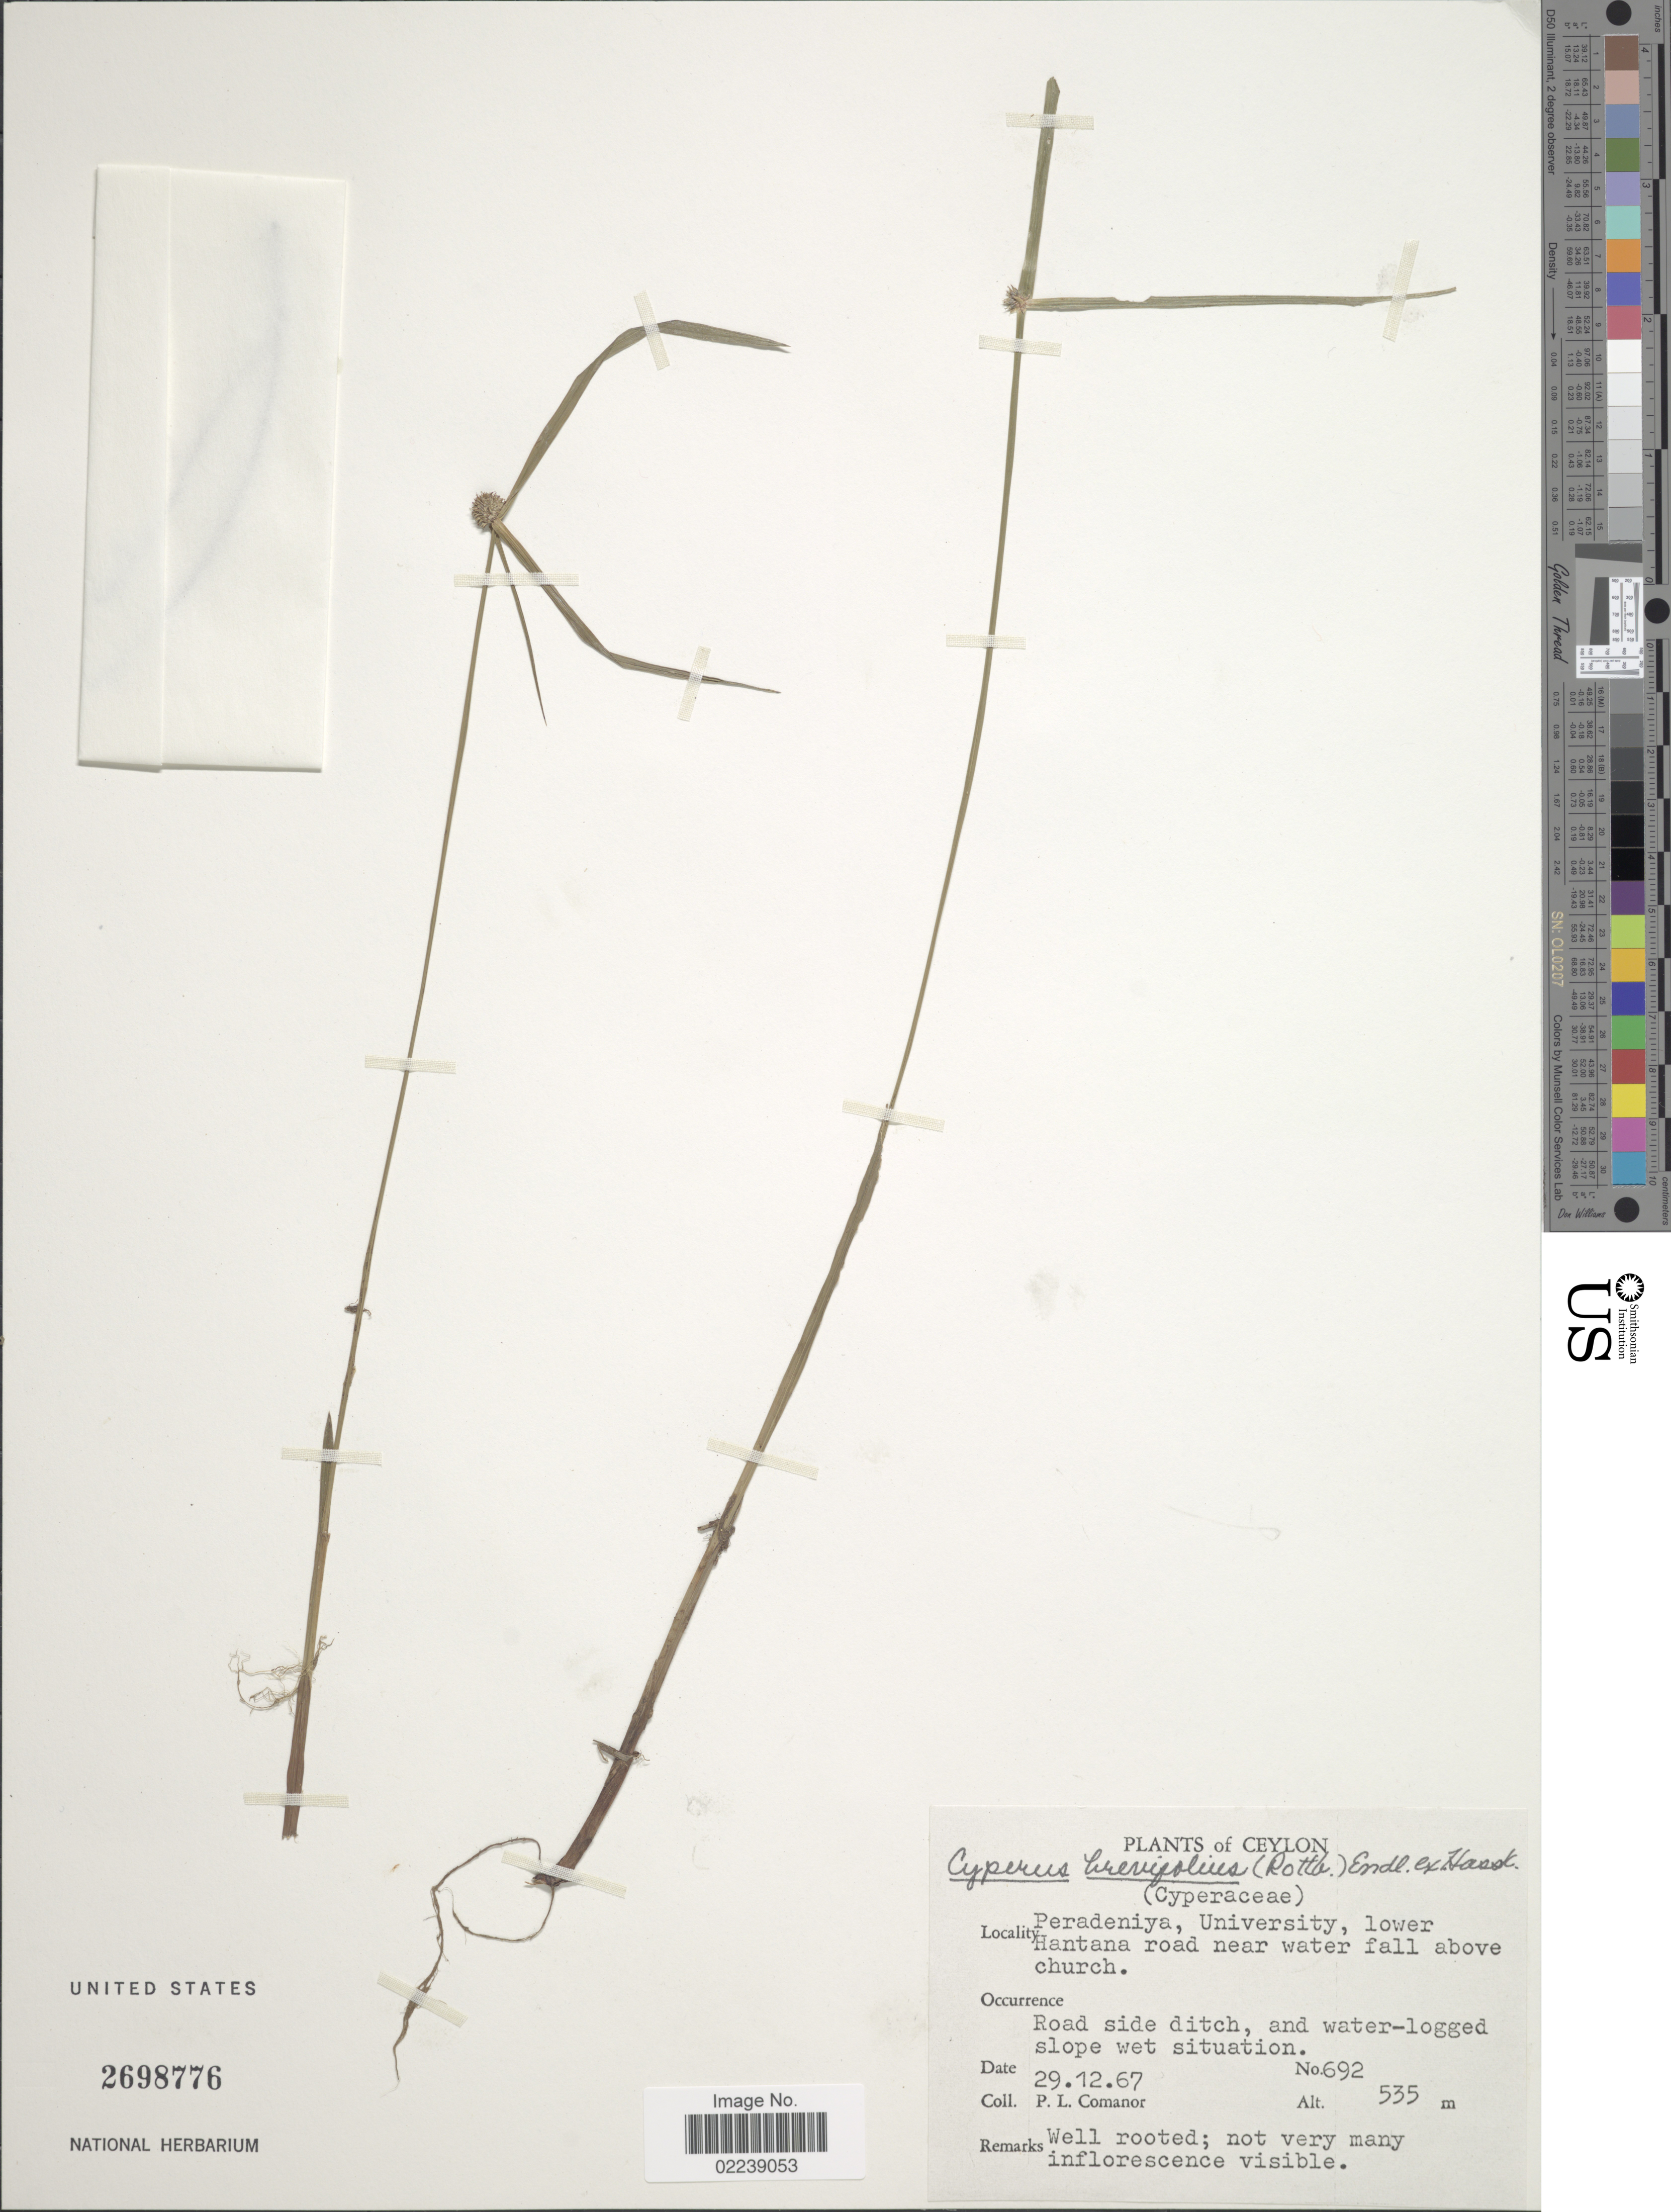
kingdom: Plantae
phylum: Tracheophyta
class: Liliopsida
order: Poales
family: Cyperaceae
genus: Cyperus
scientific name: Cyperus brevifolius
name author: (Rottb.) Hassk.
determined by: Strong, M. T., (US), Smithsonian Institution - National Museum of Natural History (UNITED STATES)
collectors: P. Comanor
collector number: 692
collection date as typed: Transcribed d/m/y: 29/12/67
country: Sri Lanka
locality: Ceylon, Peradeniya, University, lower Hantana road near water fall above church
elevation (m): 535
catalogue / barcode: US 2698776